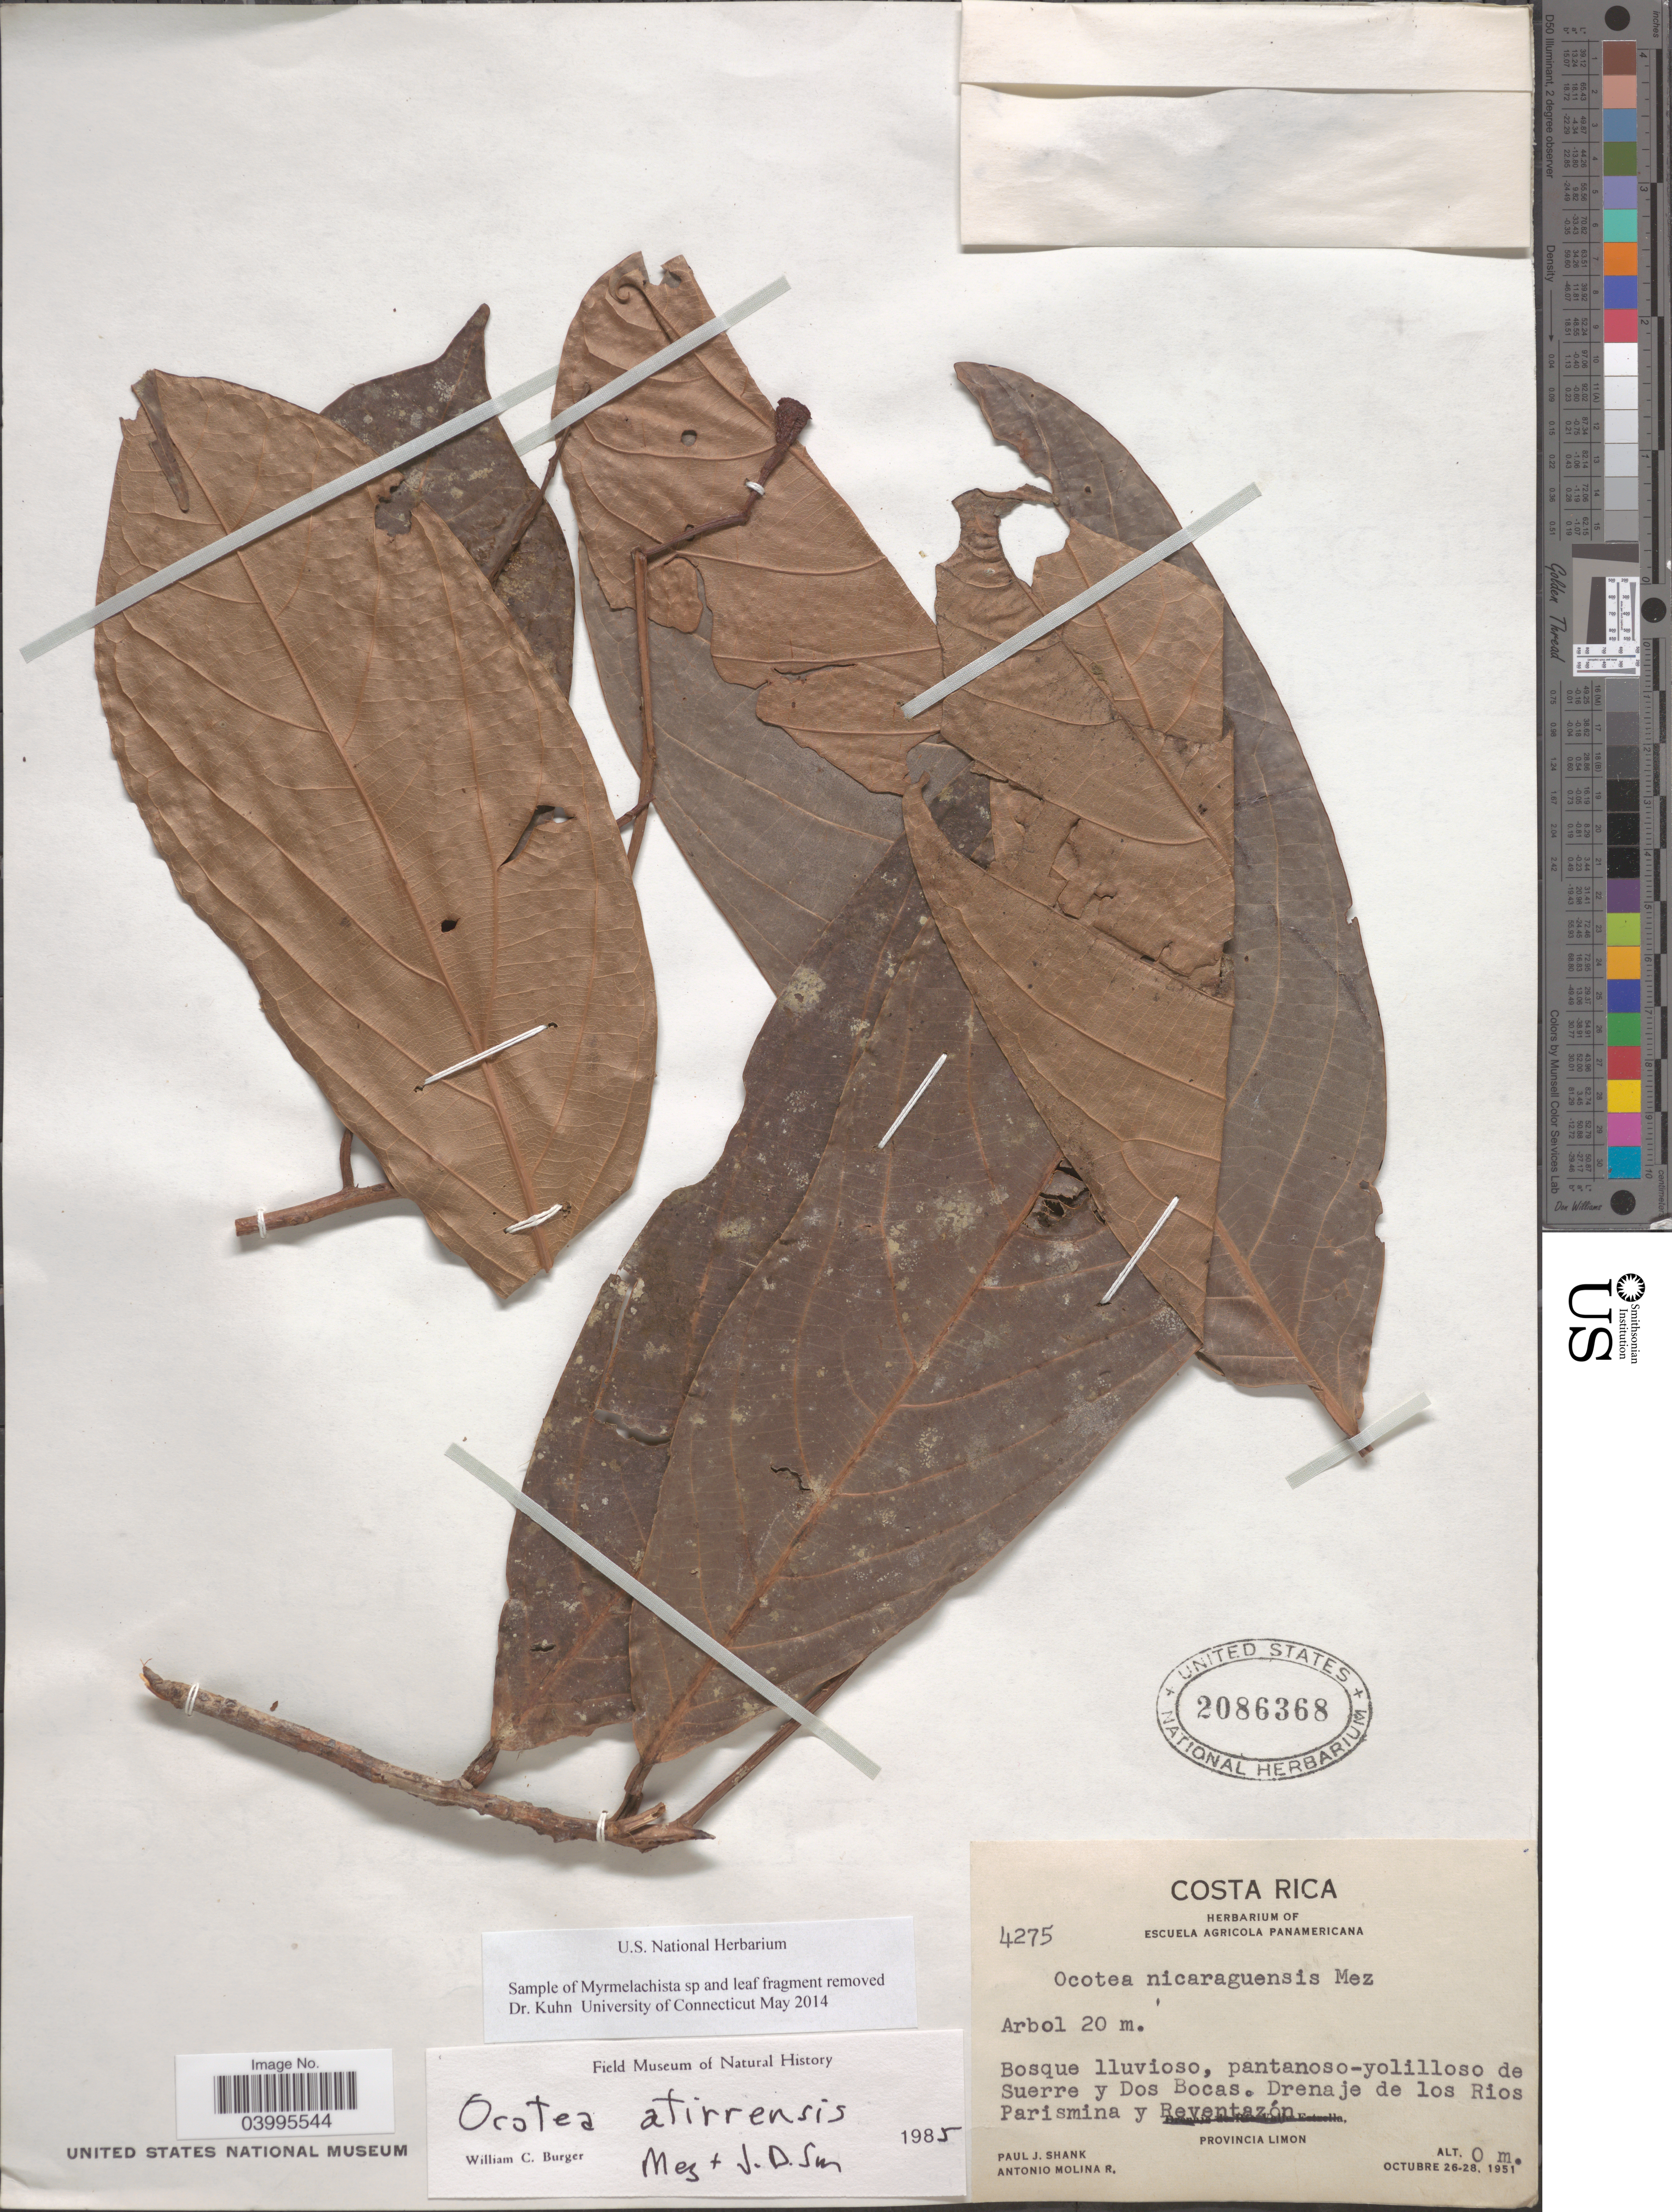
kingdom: Plantae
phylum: Tracheophyta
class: Magnoliopsida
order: Laurales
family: Lauraceae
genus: Ocotea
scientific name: Ocotea atirrensis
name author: Mez & Donn. Sm.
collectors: P. J. Shank & A. Molina R.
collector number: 4275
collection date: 1951-10-26/1951-10-28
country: Costa Rica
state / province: Limón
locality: Bosque lluvioso, pantanoso-yolilloso de Suerre y Dos Bocas. Drenaje de los Rios Parismina y Reventazón.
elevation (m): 0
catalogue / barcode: US 2086368